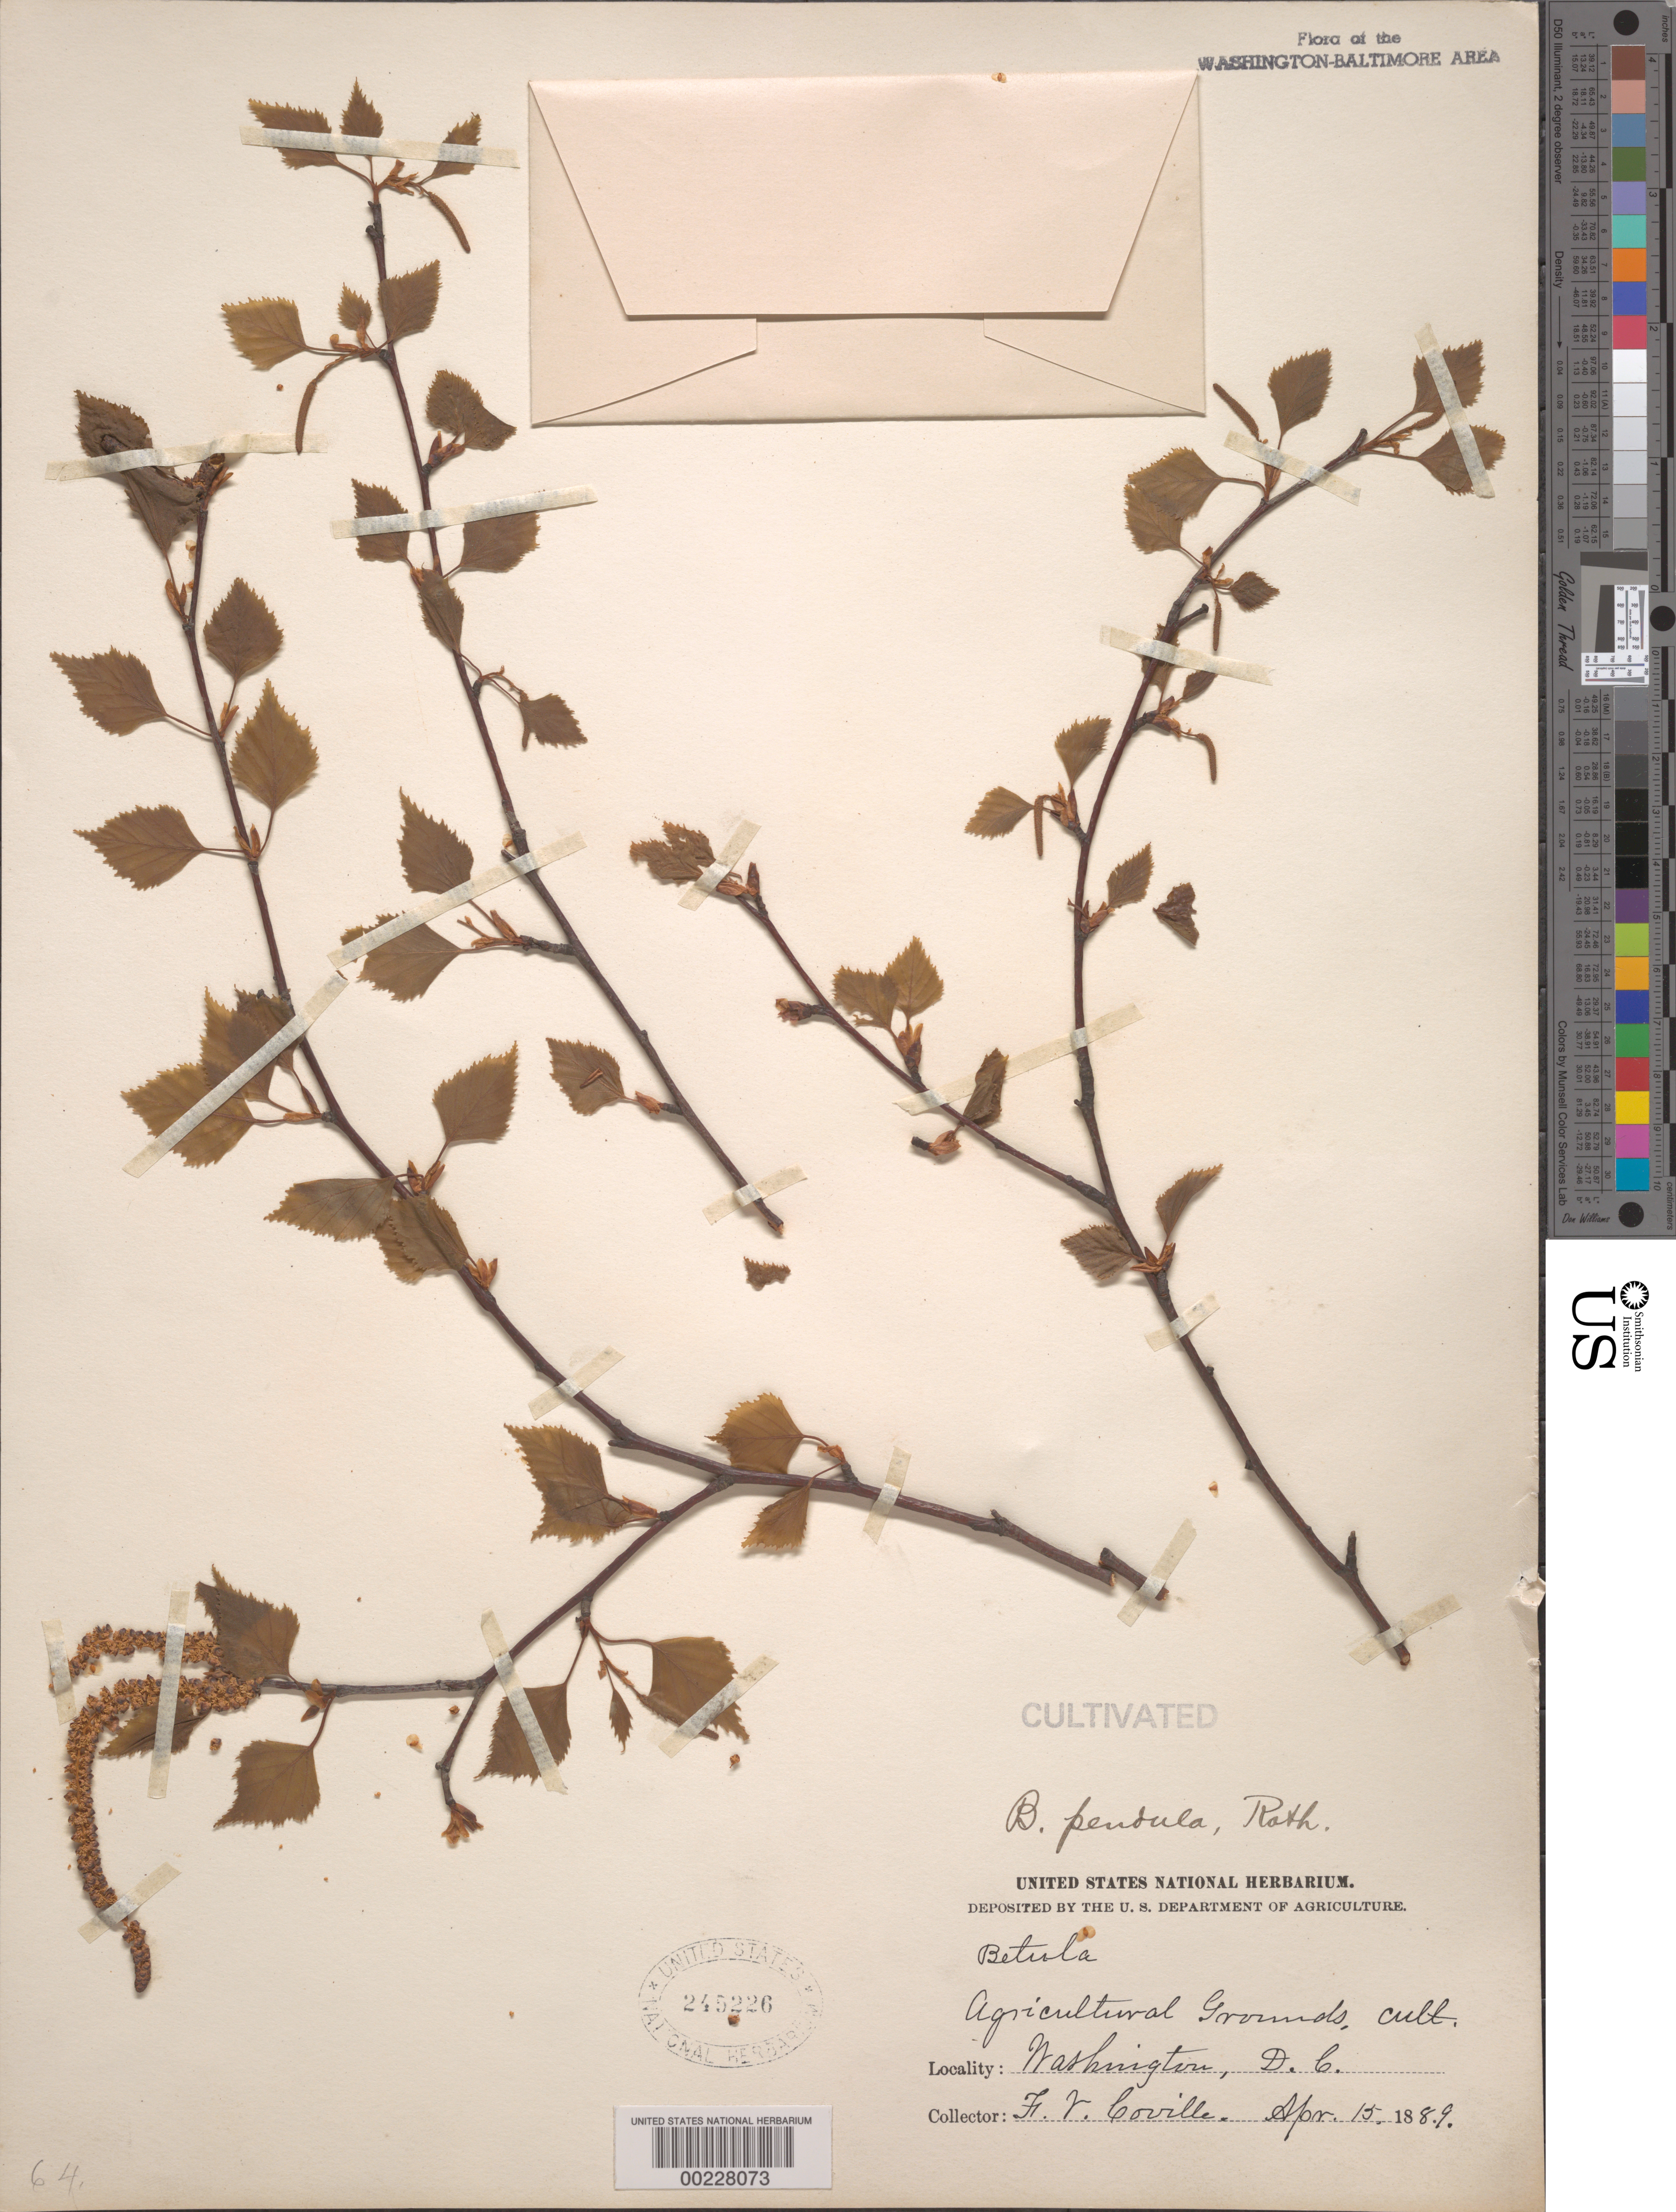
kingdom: Plantae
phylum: Tracheophyta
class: Magnoliopsida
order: Fagales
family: Betulaceae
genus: Betula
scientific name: Betula pendula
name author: Roth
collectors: F. V. Coville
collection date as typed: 15 Apr 1889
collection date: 1889-04-15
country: United States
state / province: District of Columbia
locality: Agricultural grounds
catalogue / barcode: US 245226